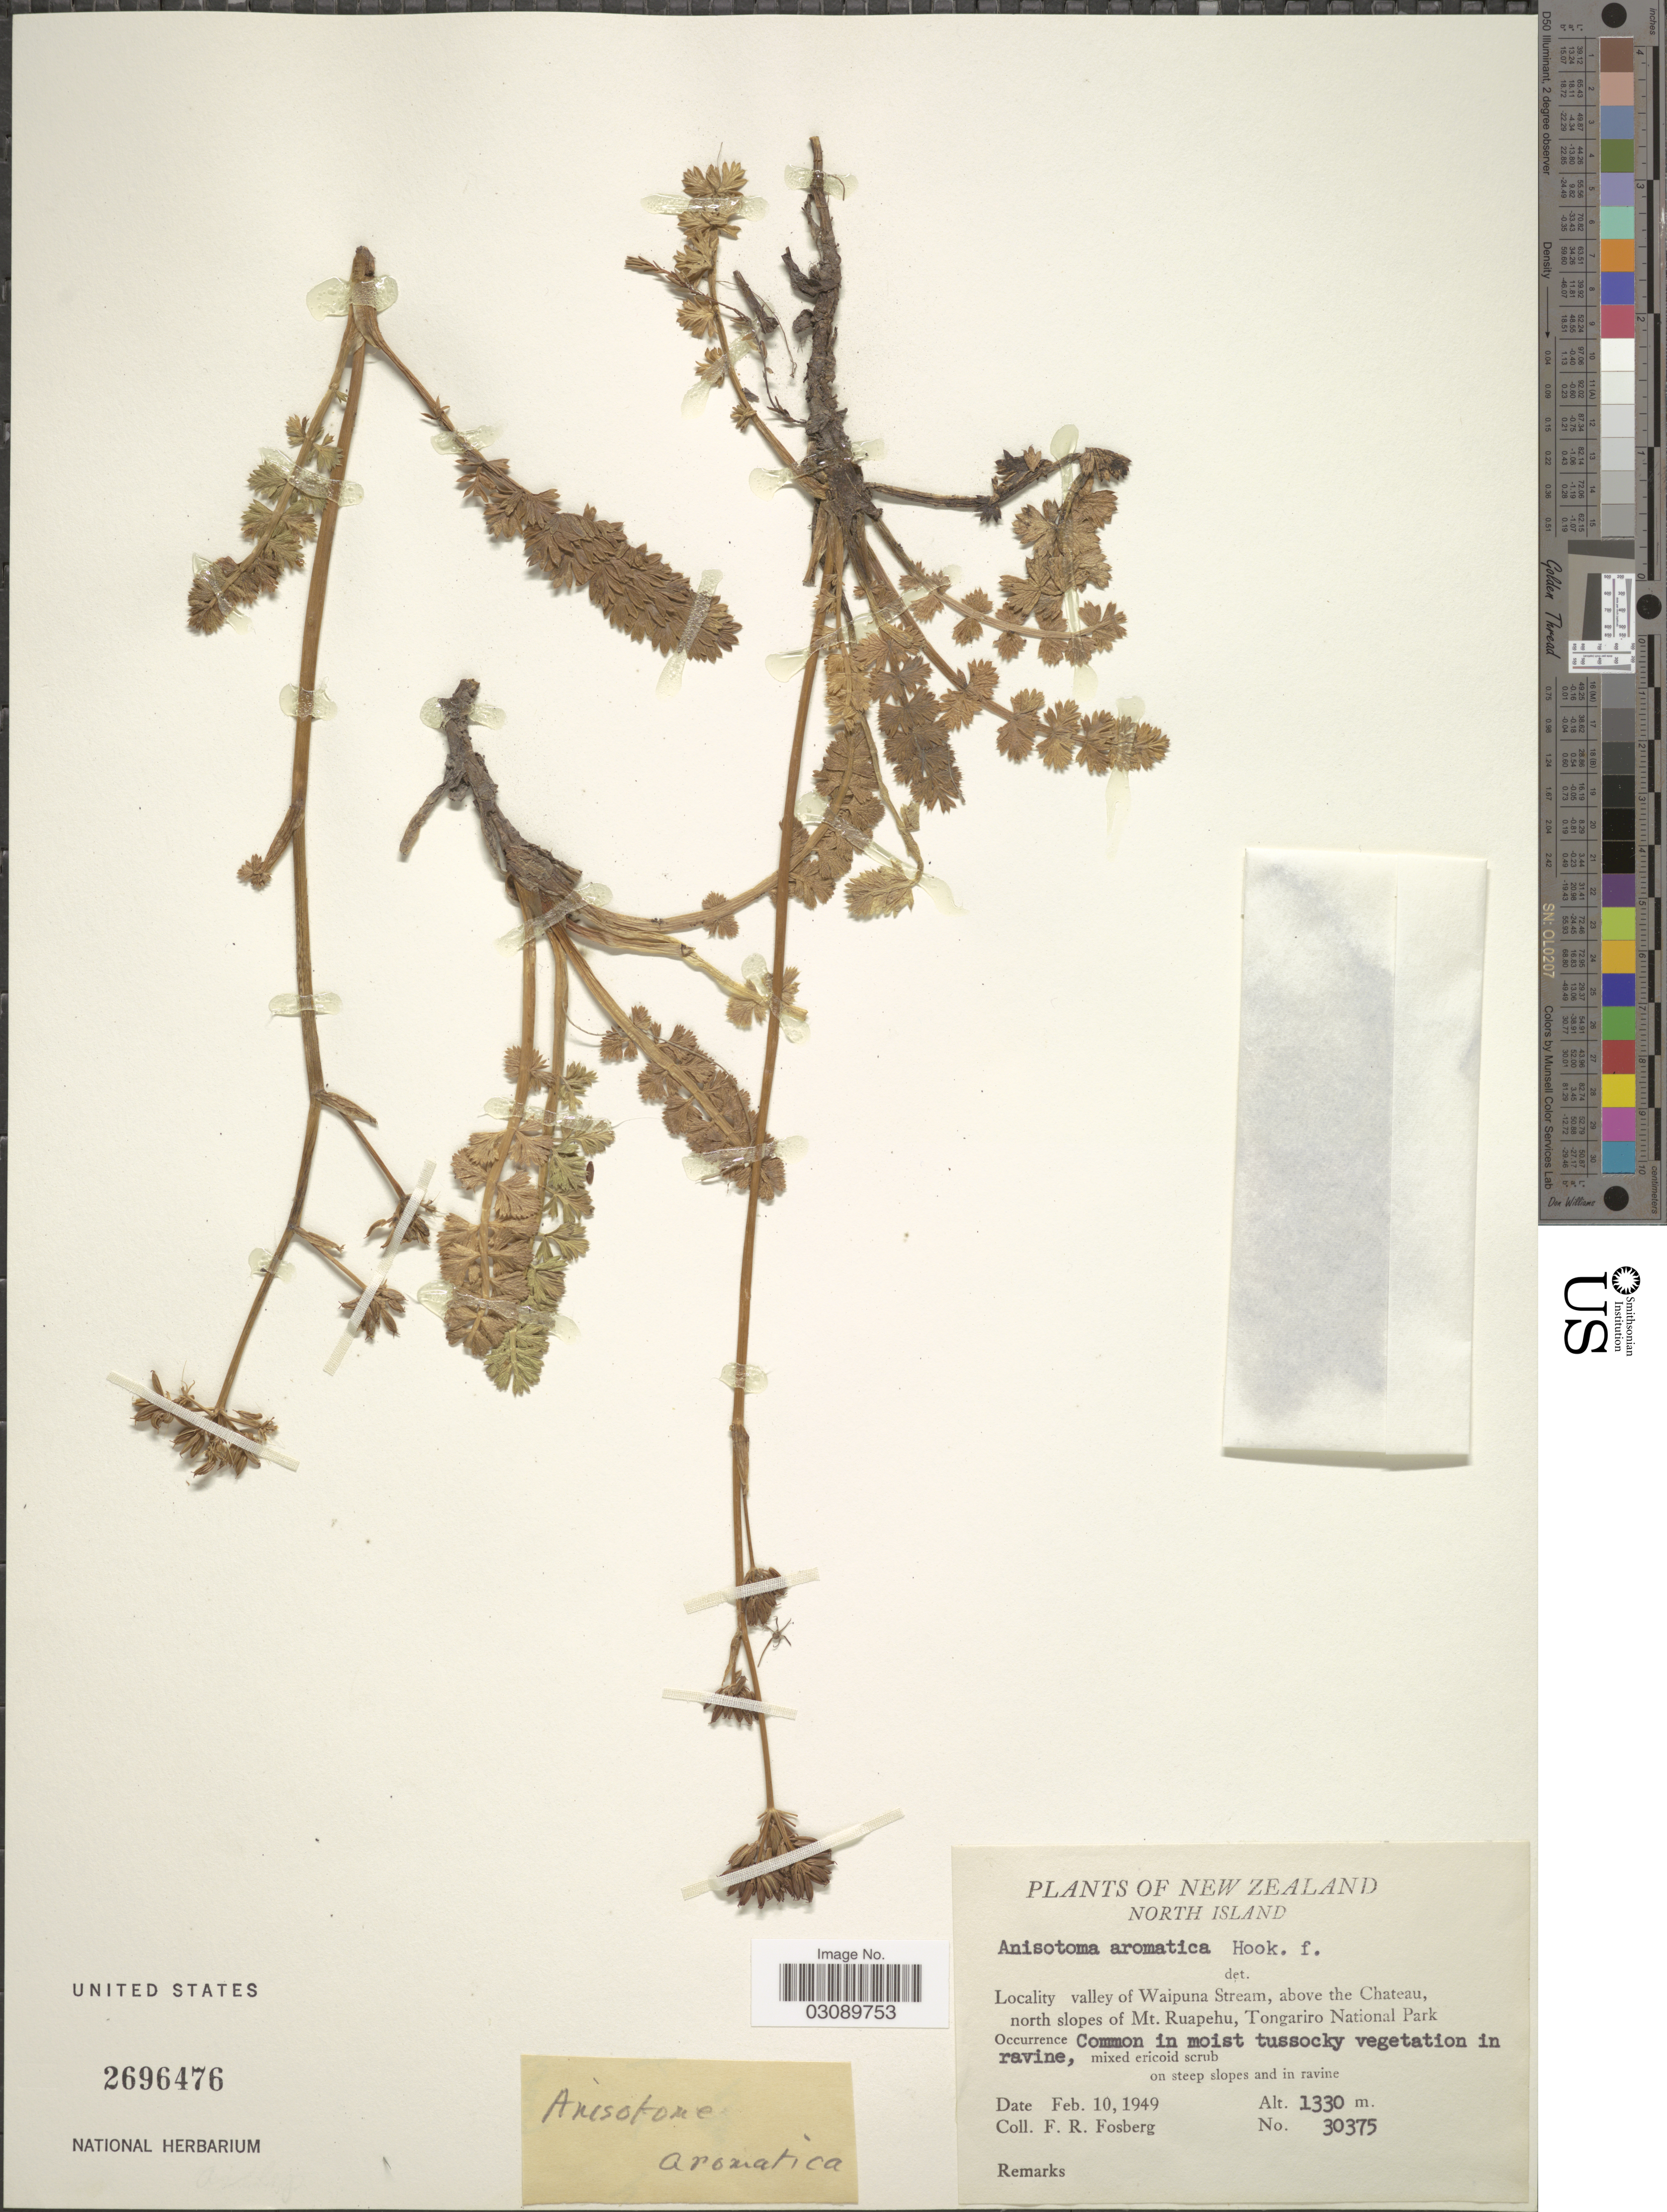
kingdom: Plantae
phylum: Tracheophyta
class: Magnoliopsida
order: Apiales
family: Apiaceae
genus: Anisotome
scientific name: Anisotome aromatica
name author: Hook. f.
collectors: F. R. Fosberg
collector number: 30375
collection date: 1949-02-10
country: New Zealand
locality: North Island. Valley of Waipuna Stream, above the Chateau, north slopes of Mt. Ruapehu, Tongariro National Park.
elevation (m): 1330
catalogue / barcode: US 2696476